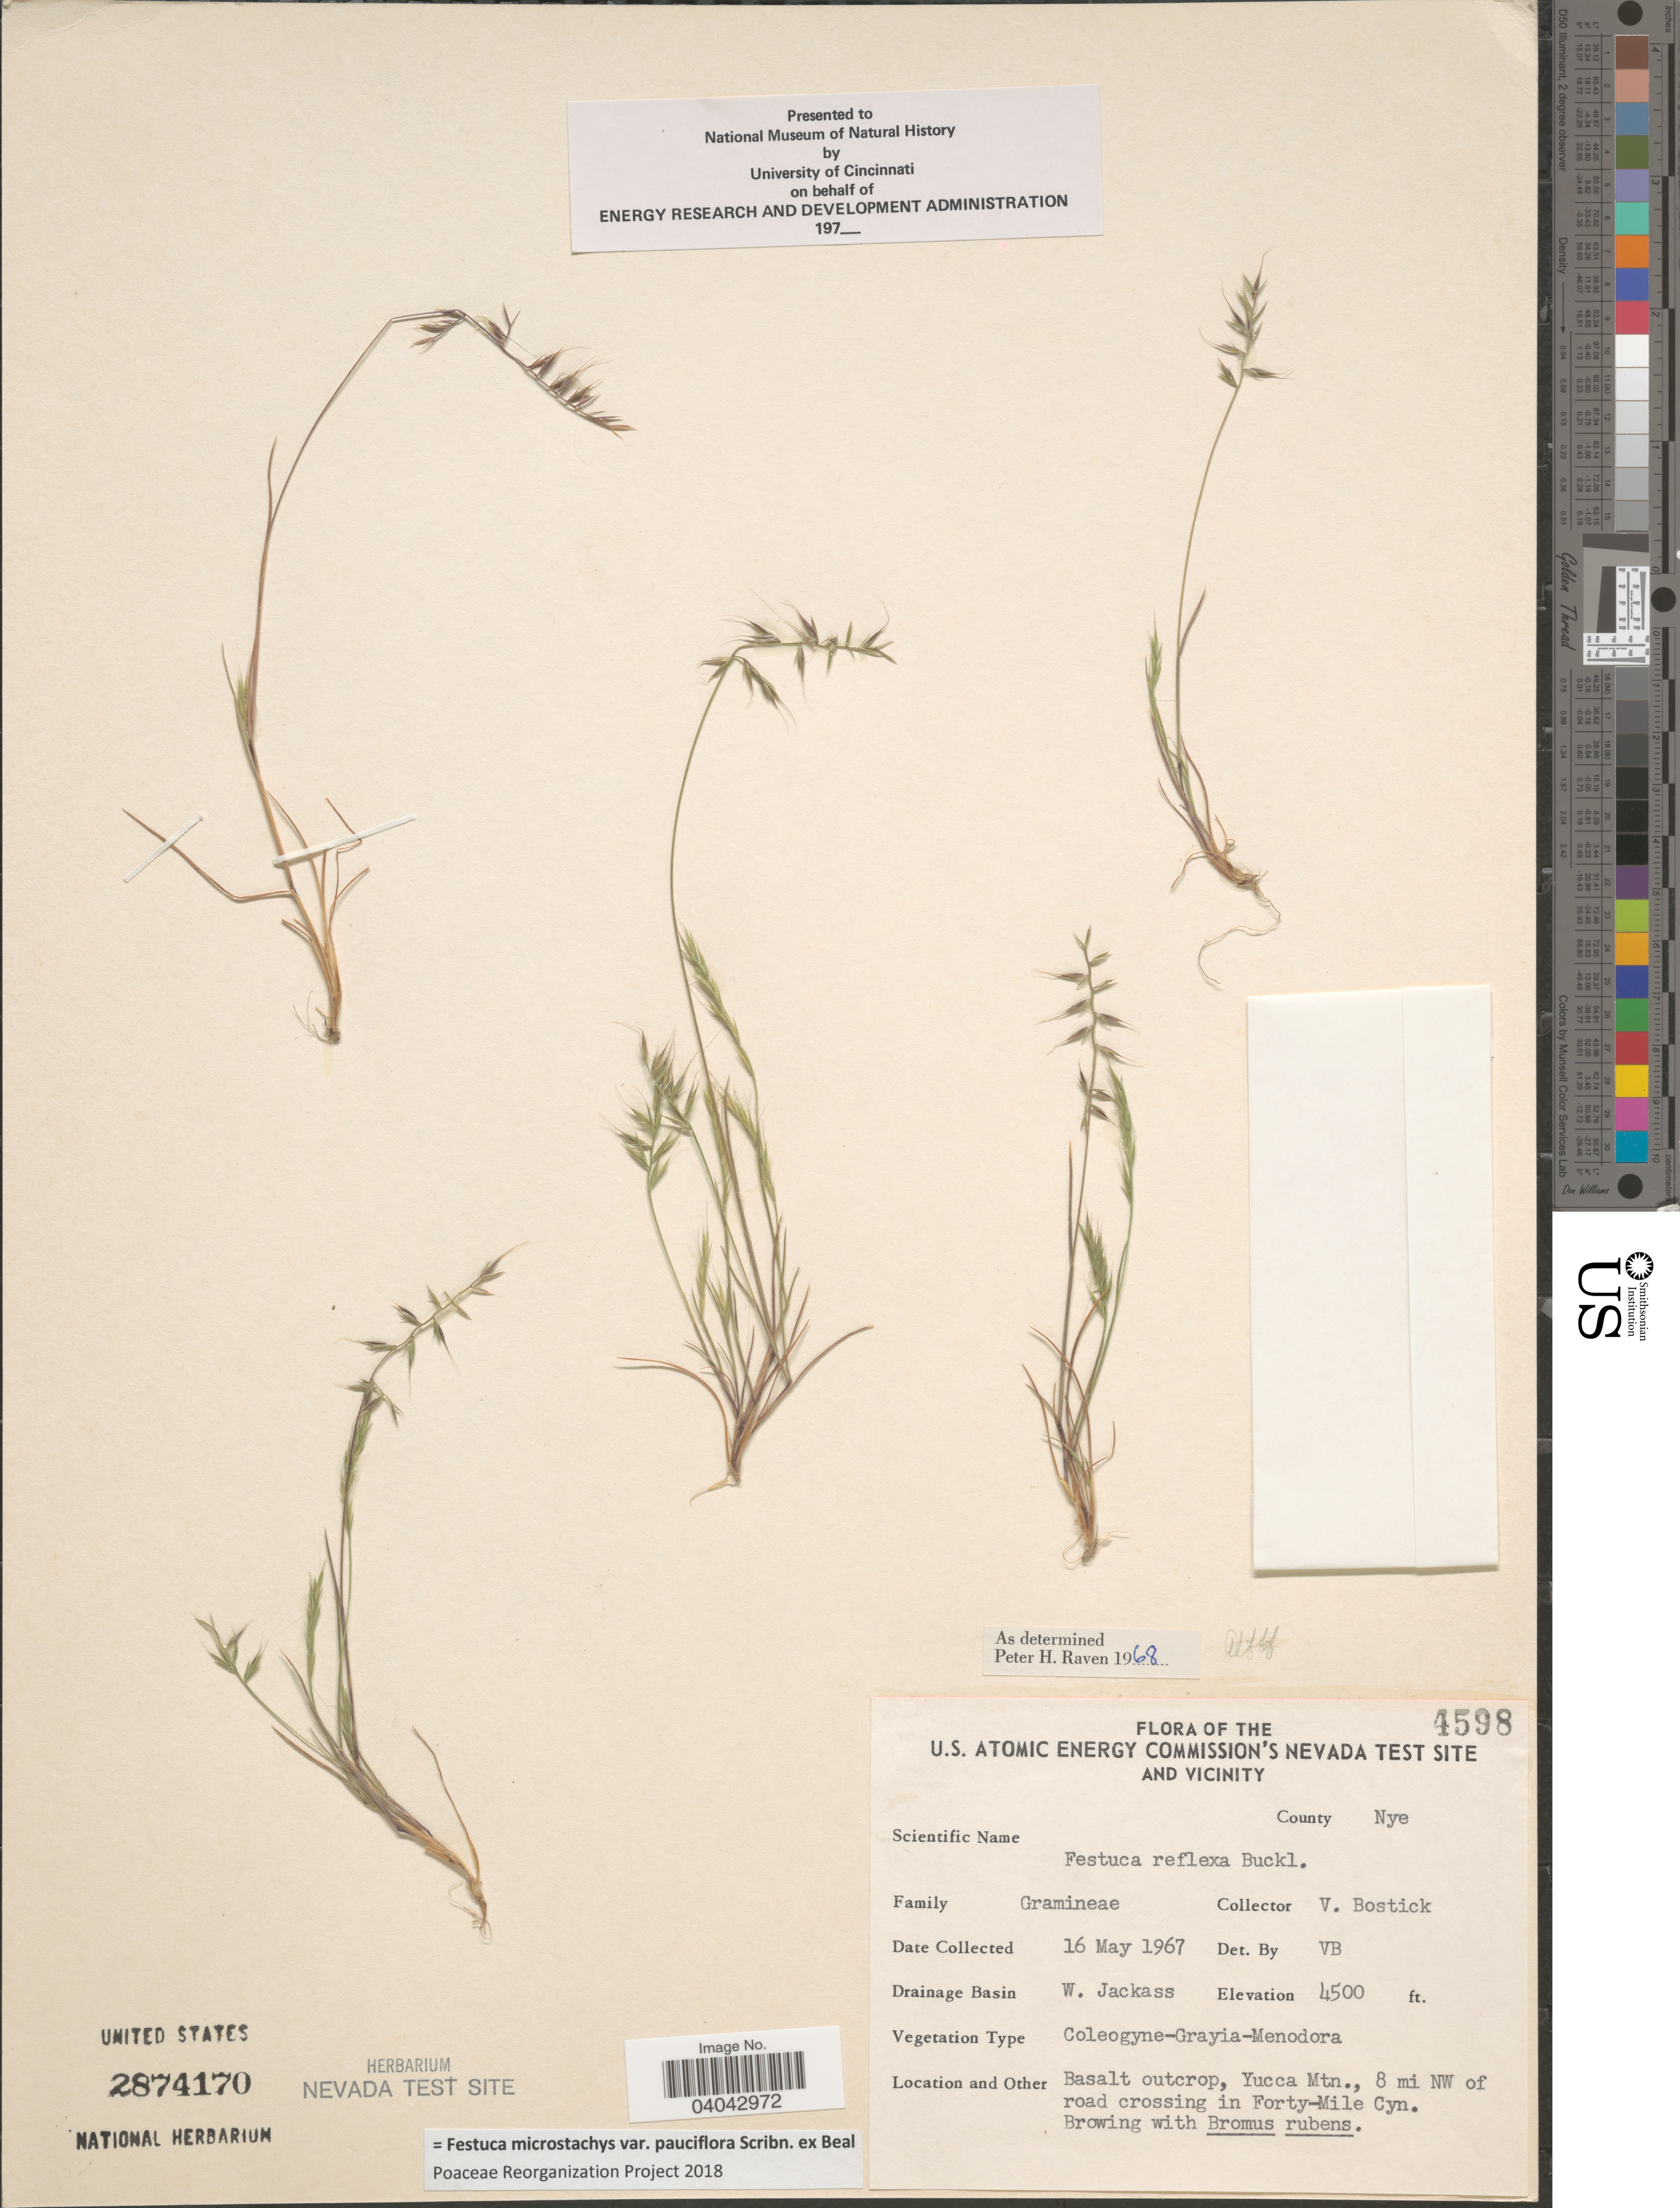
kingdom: Plantae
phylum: Tracheophyta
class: Liliopsida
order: Poales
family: Poaceae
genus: Festuca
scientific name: Festuca microstachys var. pauciflora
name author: Scribn. ex W.J. Beal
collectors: V. Bostick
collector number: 4598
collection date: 1967-05-16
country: United States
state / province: Nevada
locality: The U.S. Atomic Energy Commission's Nevada Test Site and Vicinity. County Nye. Drainage Basin W. Jackass. Basalt outcrop, Yucca Mtn., 8 mi NW of road crossing in Forty-Mile Cyn.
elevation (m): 1372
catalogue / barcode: US 2874170